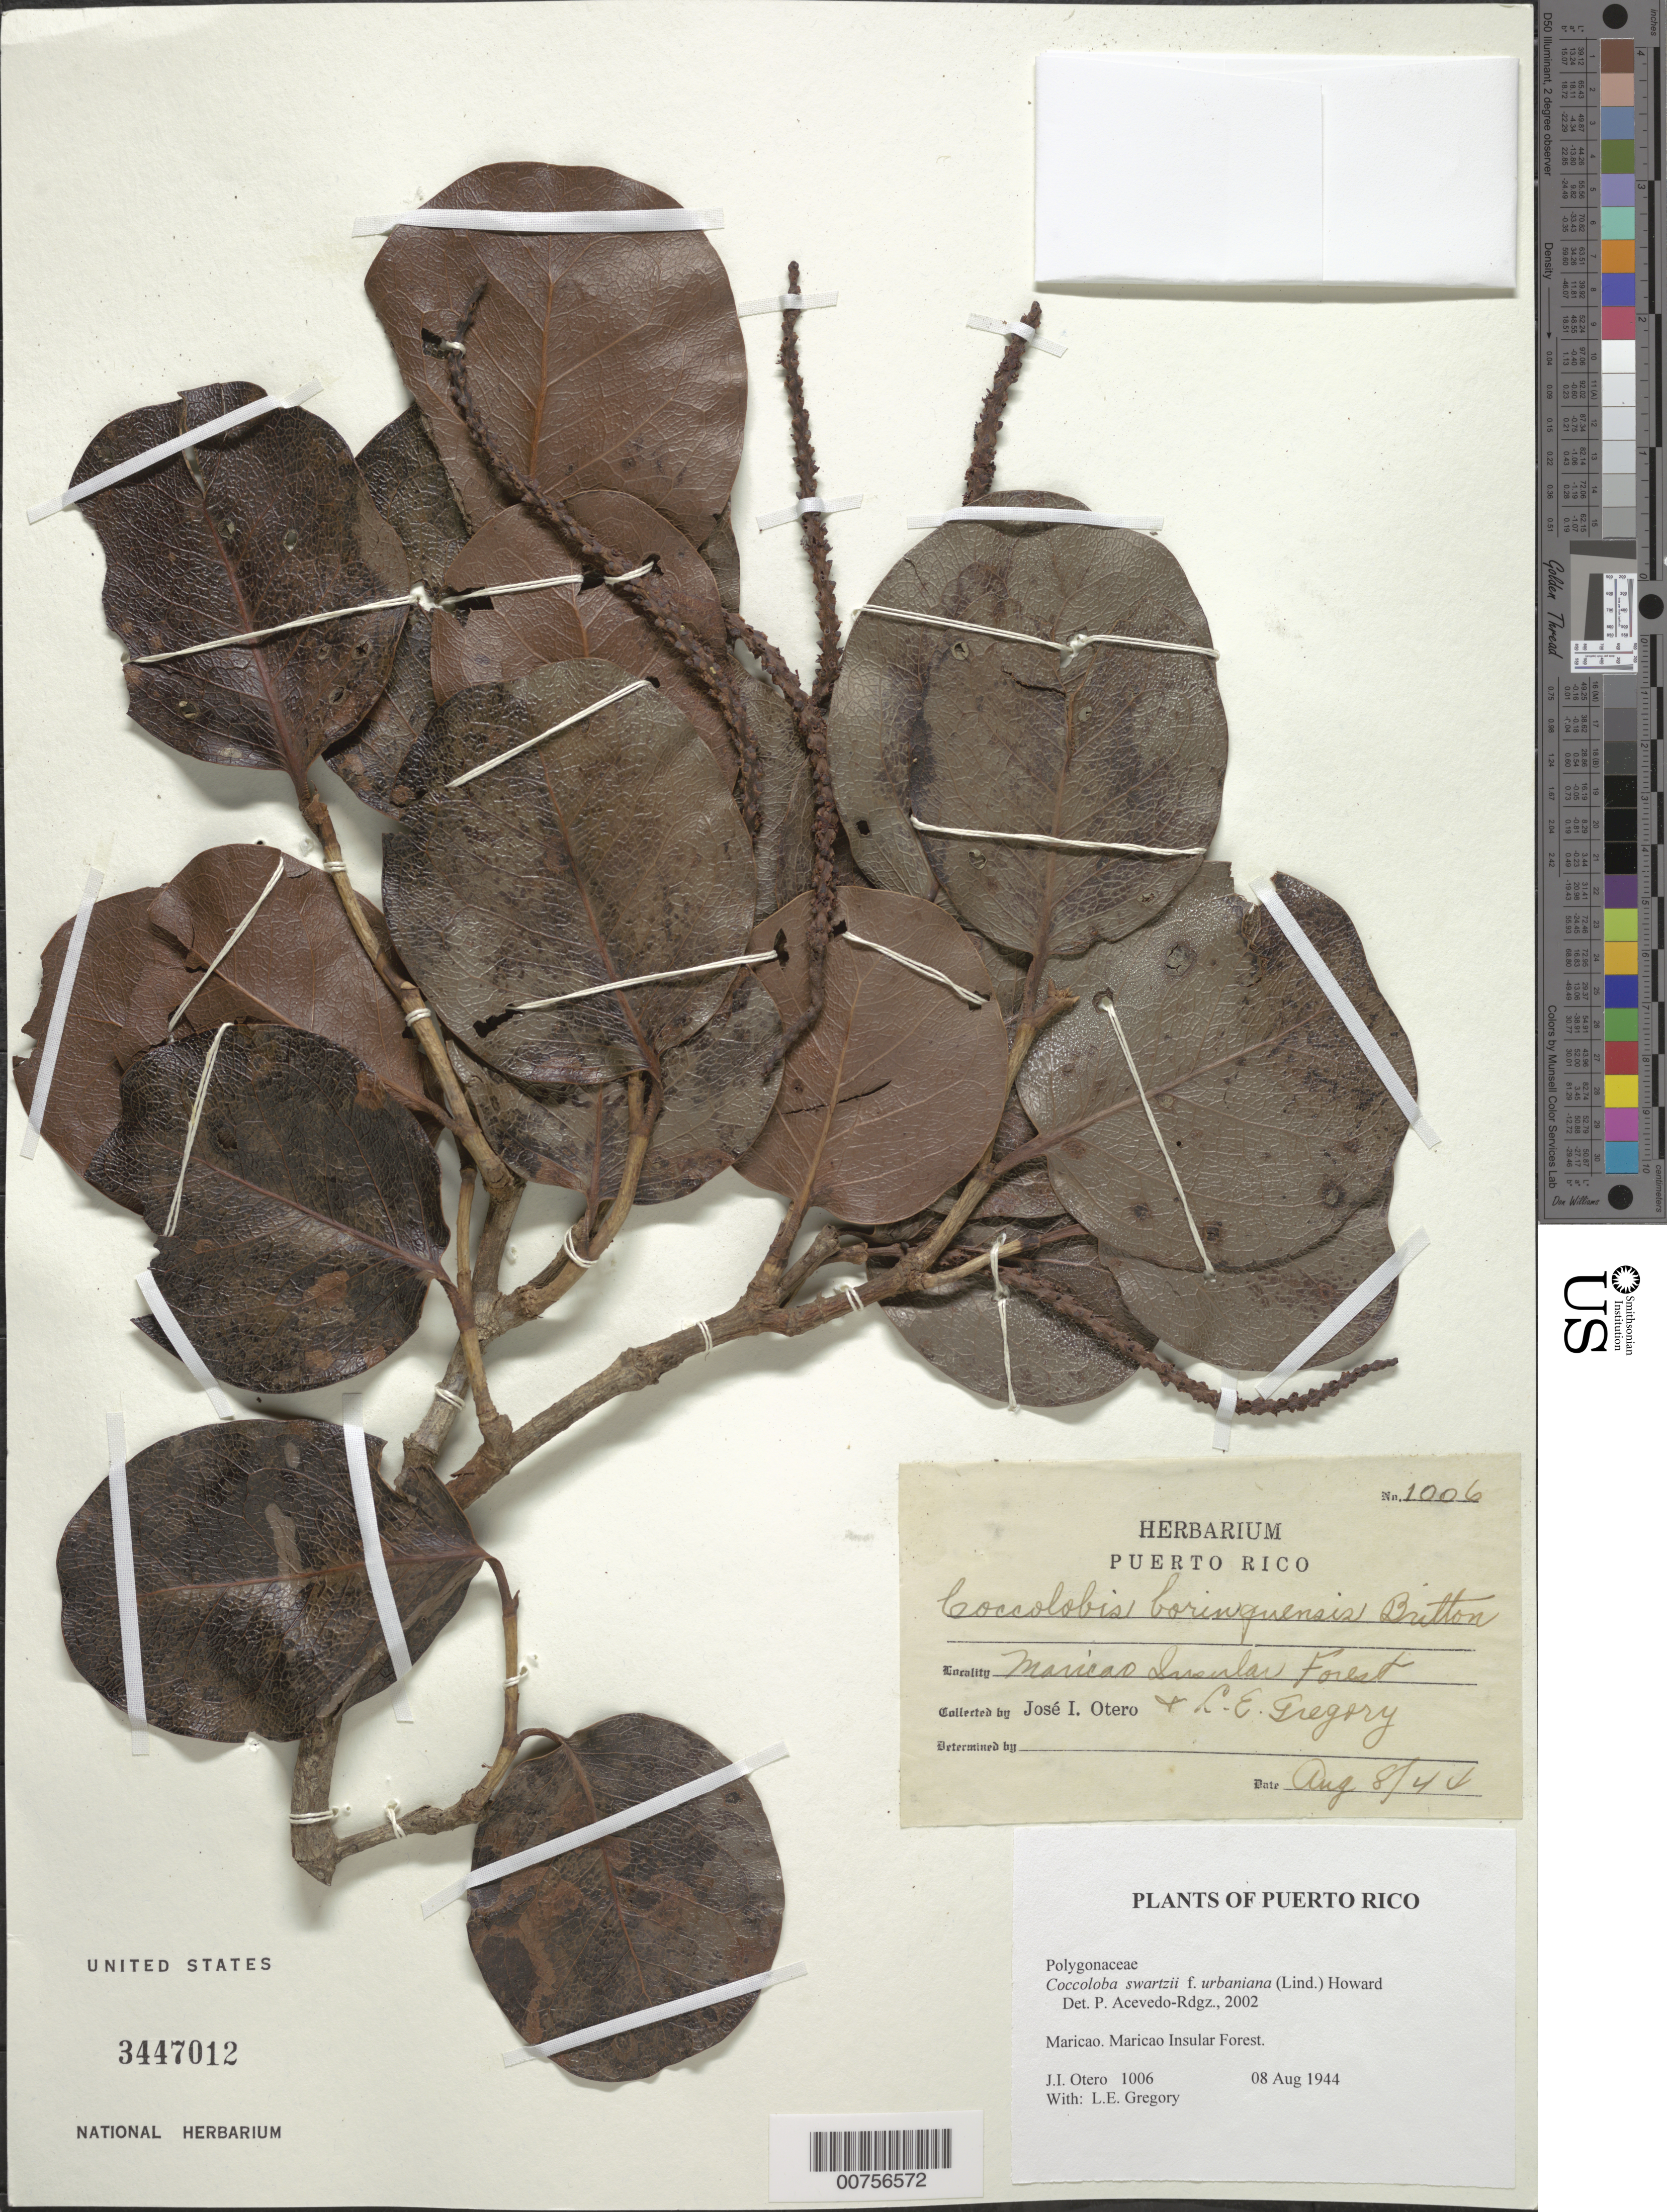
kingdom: Plantae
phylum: Tracheophyta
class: Magnoliopsida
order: Caryophyllales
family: Polygonaceae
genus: Coccoloba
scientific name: Coccoloba swartzii f. urbaniana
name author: (Linden) R.A. Howard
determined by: Acevedo-Rodríguez, P., (BOT), Smithsonian Institution - National Museum of Natural History (UNITED STATES)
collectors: J. Otero & L. E. Gregory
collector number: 1006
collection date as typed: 08 Aug 1944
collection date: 1944-08-08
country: Puerto Rico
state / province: Maricao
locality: Maricao. Maricao Insular Forest.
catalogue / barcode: US 3447012